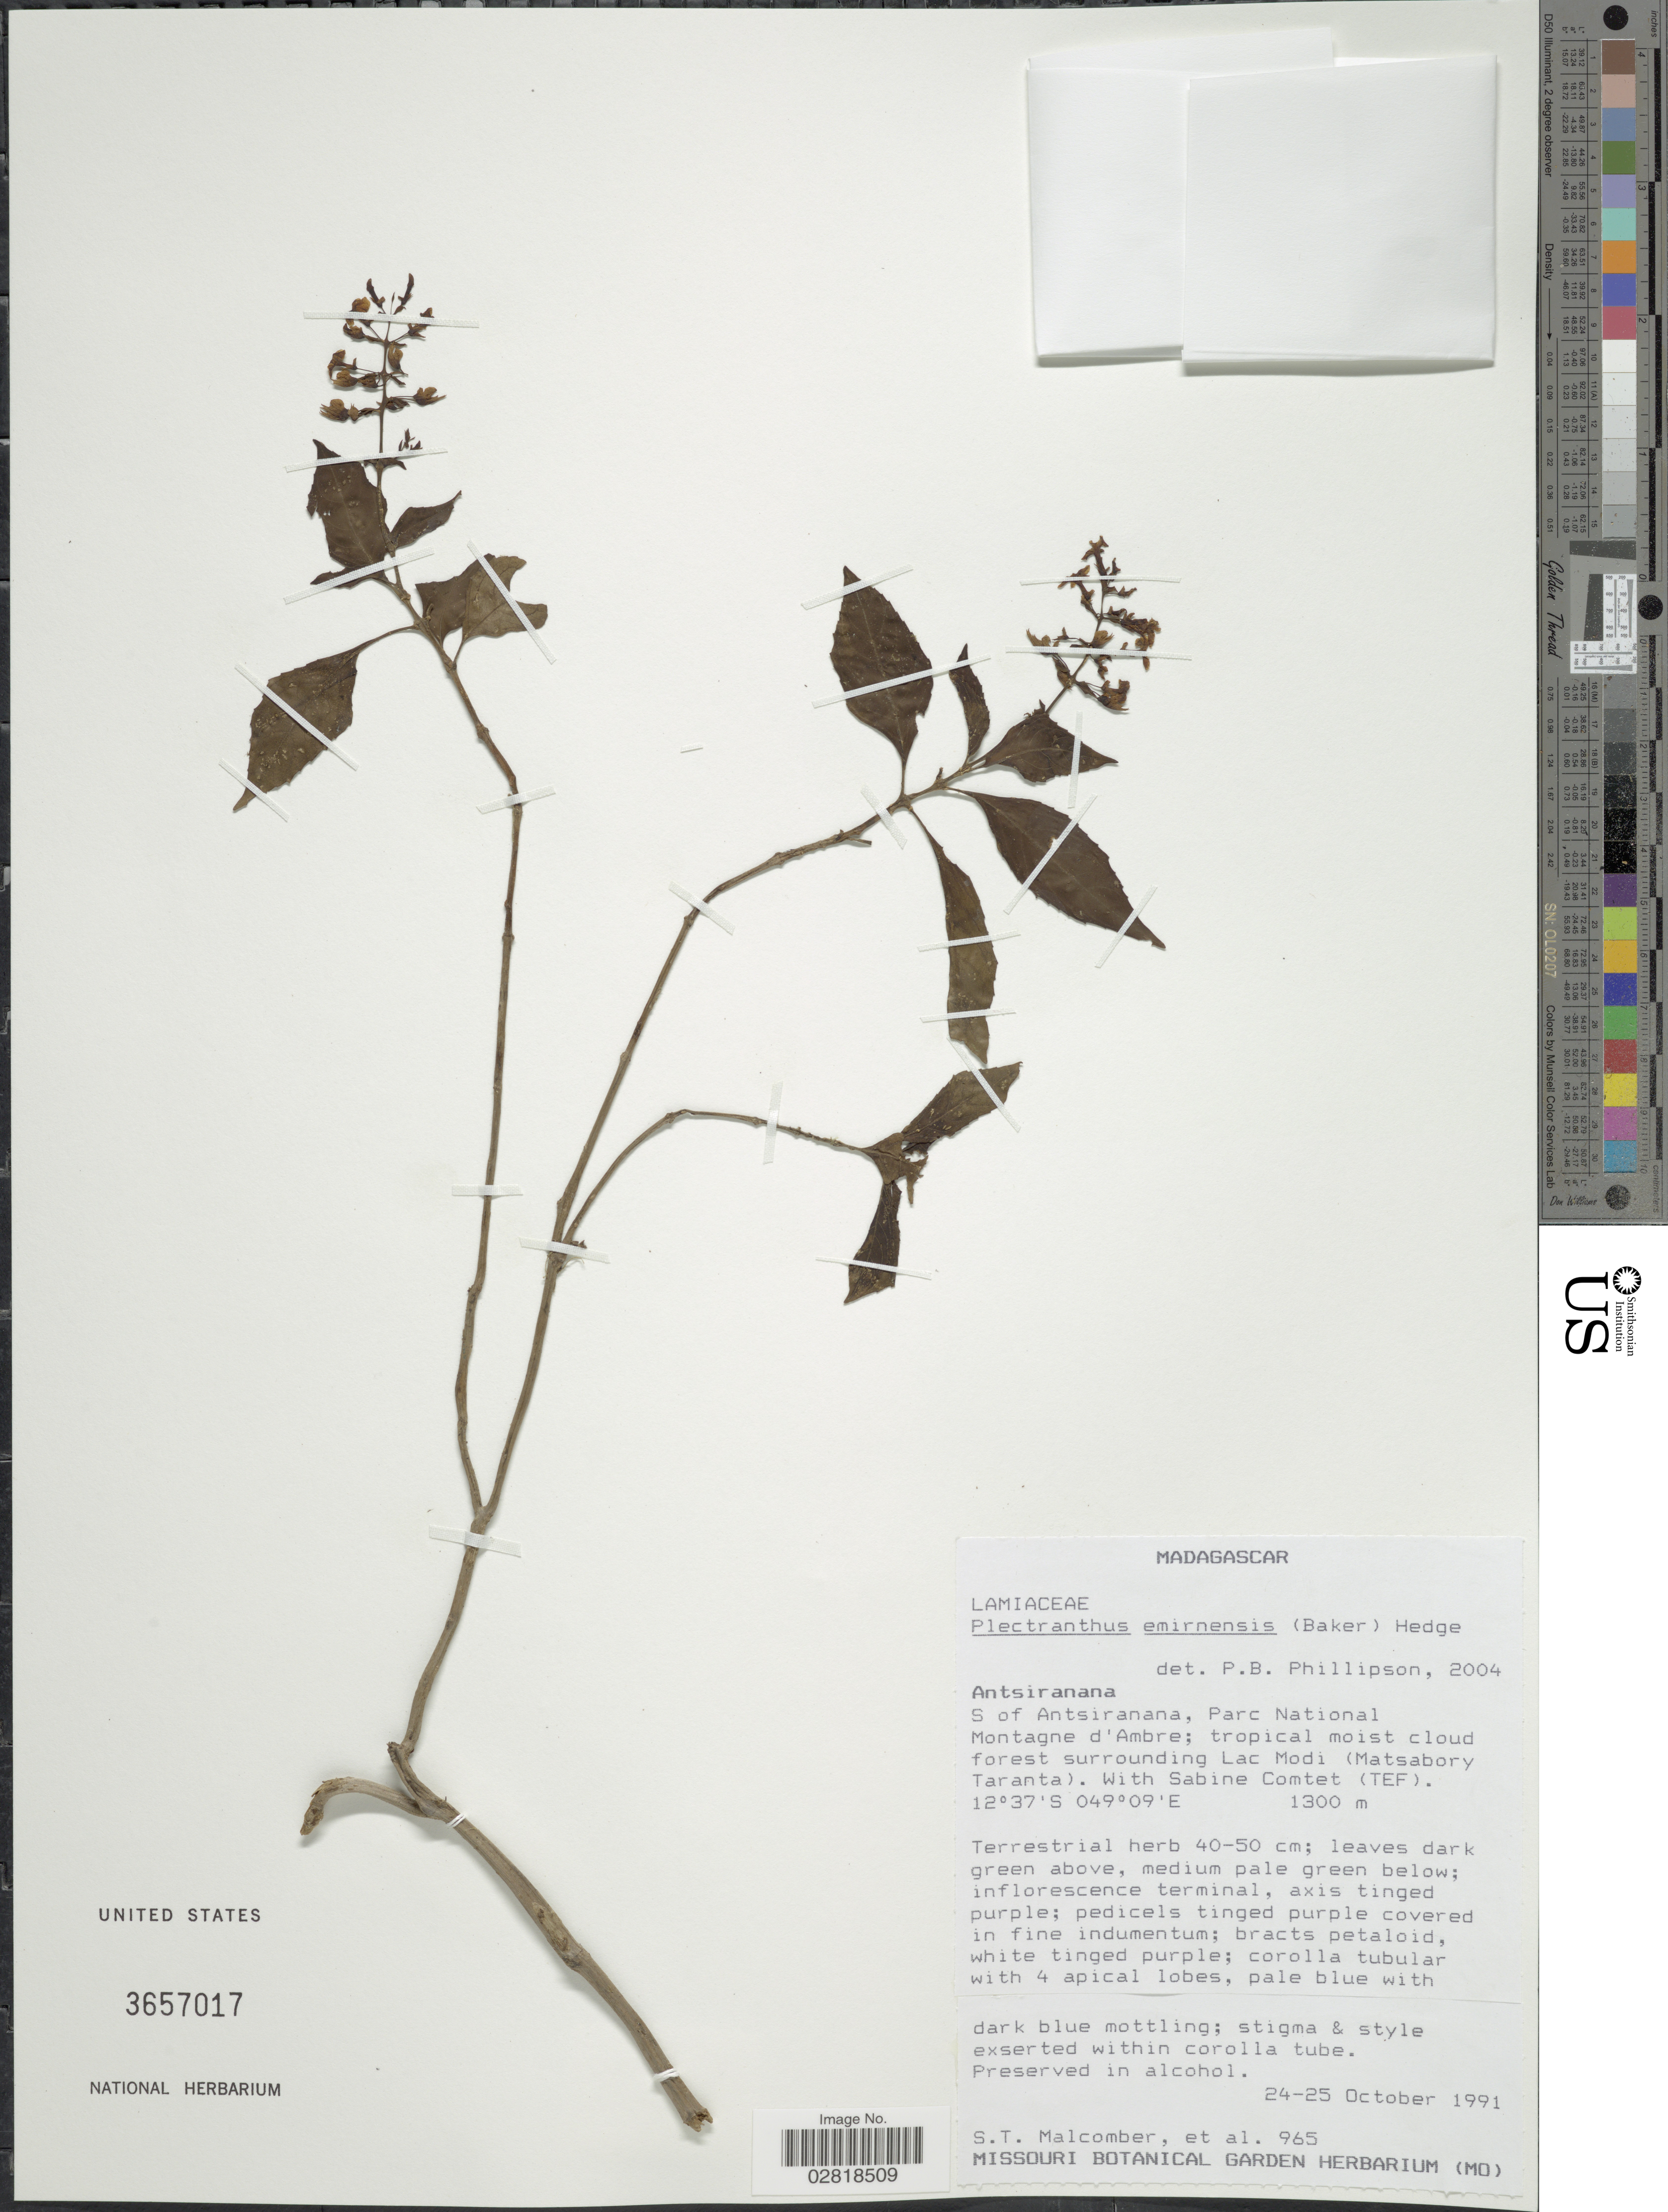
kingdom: Plantae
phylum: Tracheophyta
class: Magnoliopsida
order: Lamiales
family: Lamiaceae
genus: Plectranthus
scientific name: Plectranthus emirnensis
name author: (Baker) Hedge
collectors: S. T. Malcomber & et al.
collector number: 965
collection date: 1991-10-24/1991-10-25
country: Madagascar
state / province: Diana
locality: Antsiranana. S of Antsiranana, Parc National Montagne d'Ambre; tropical moist cloud forest surrounding Lac Modi (Matsabory Taranta_). With Sabine Comtet (TEF).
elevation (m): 1300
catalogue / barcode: US 3657017